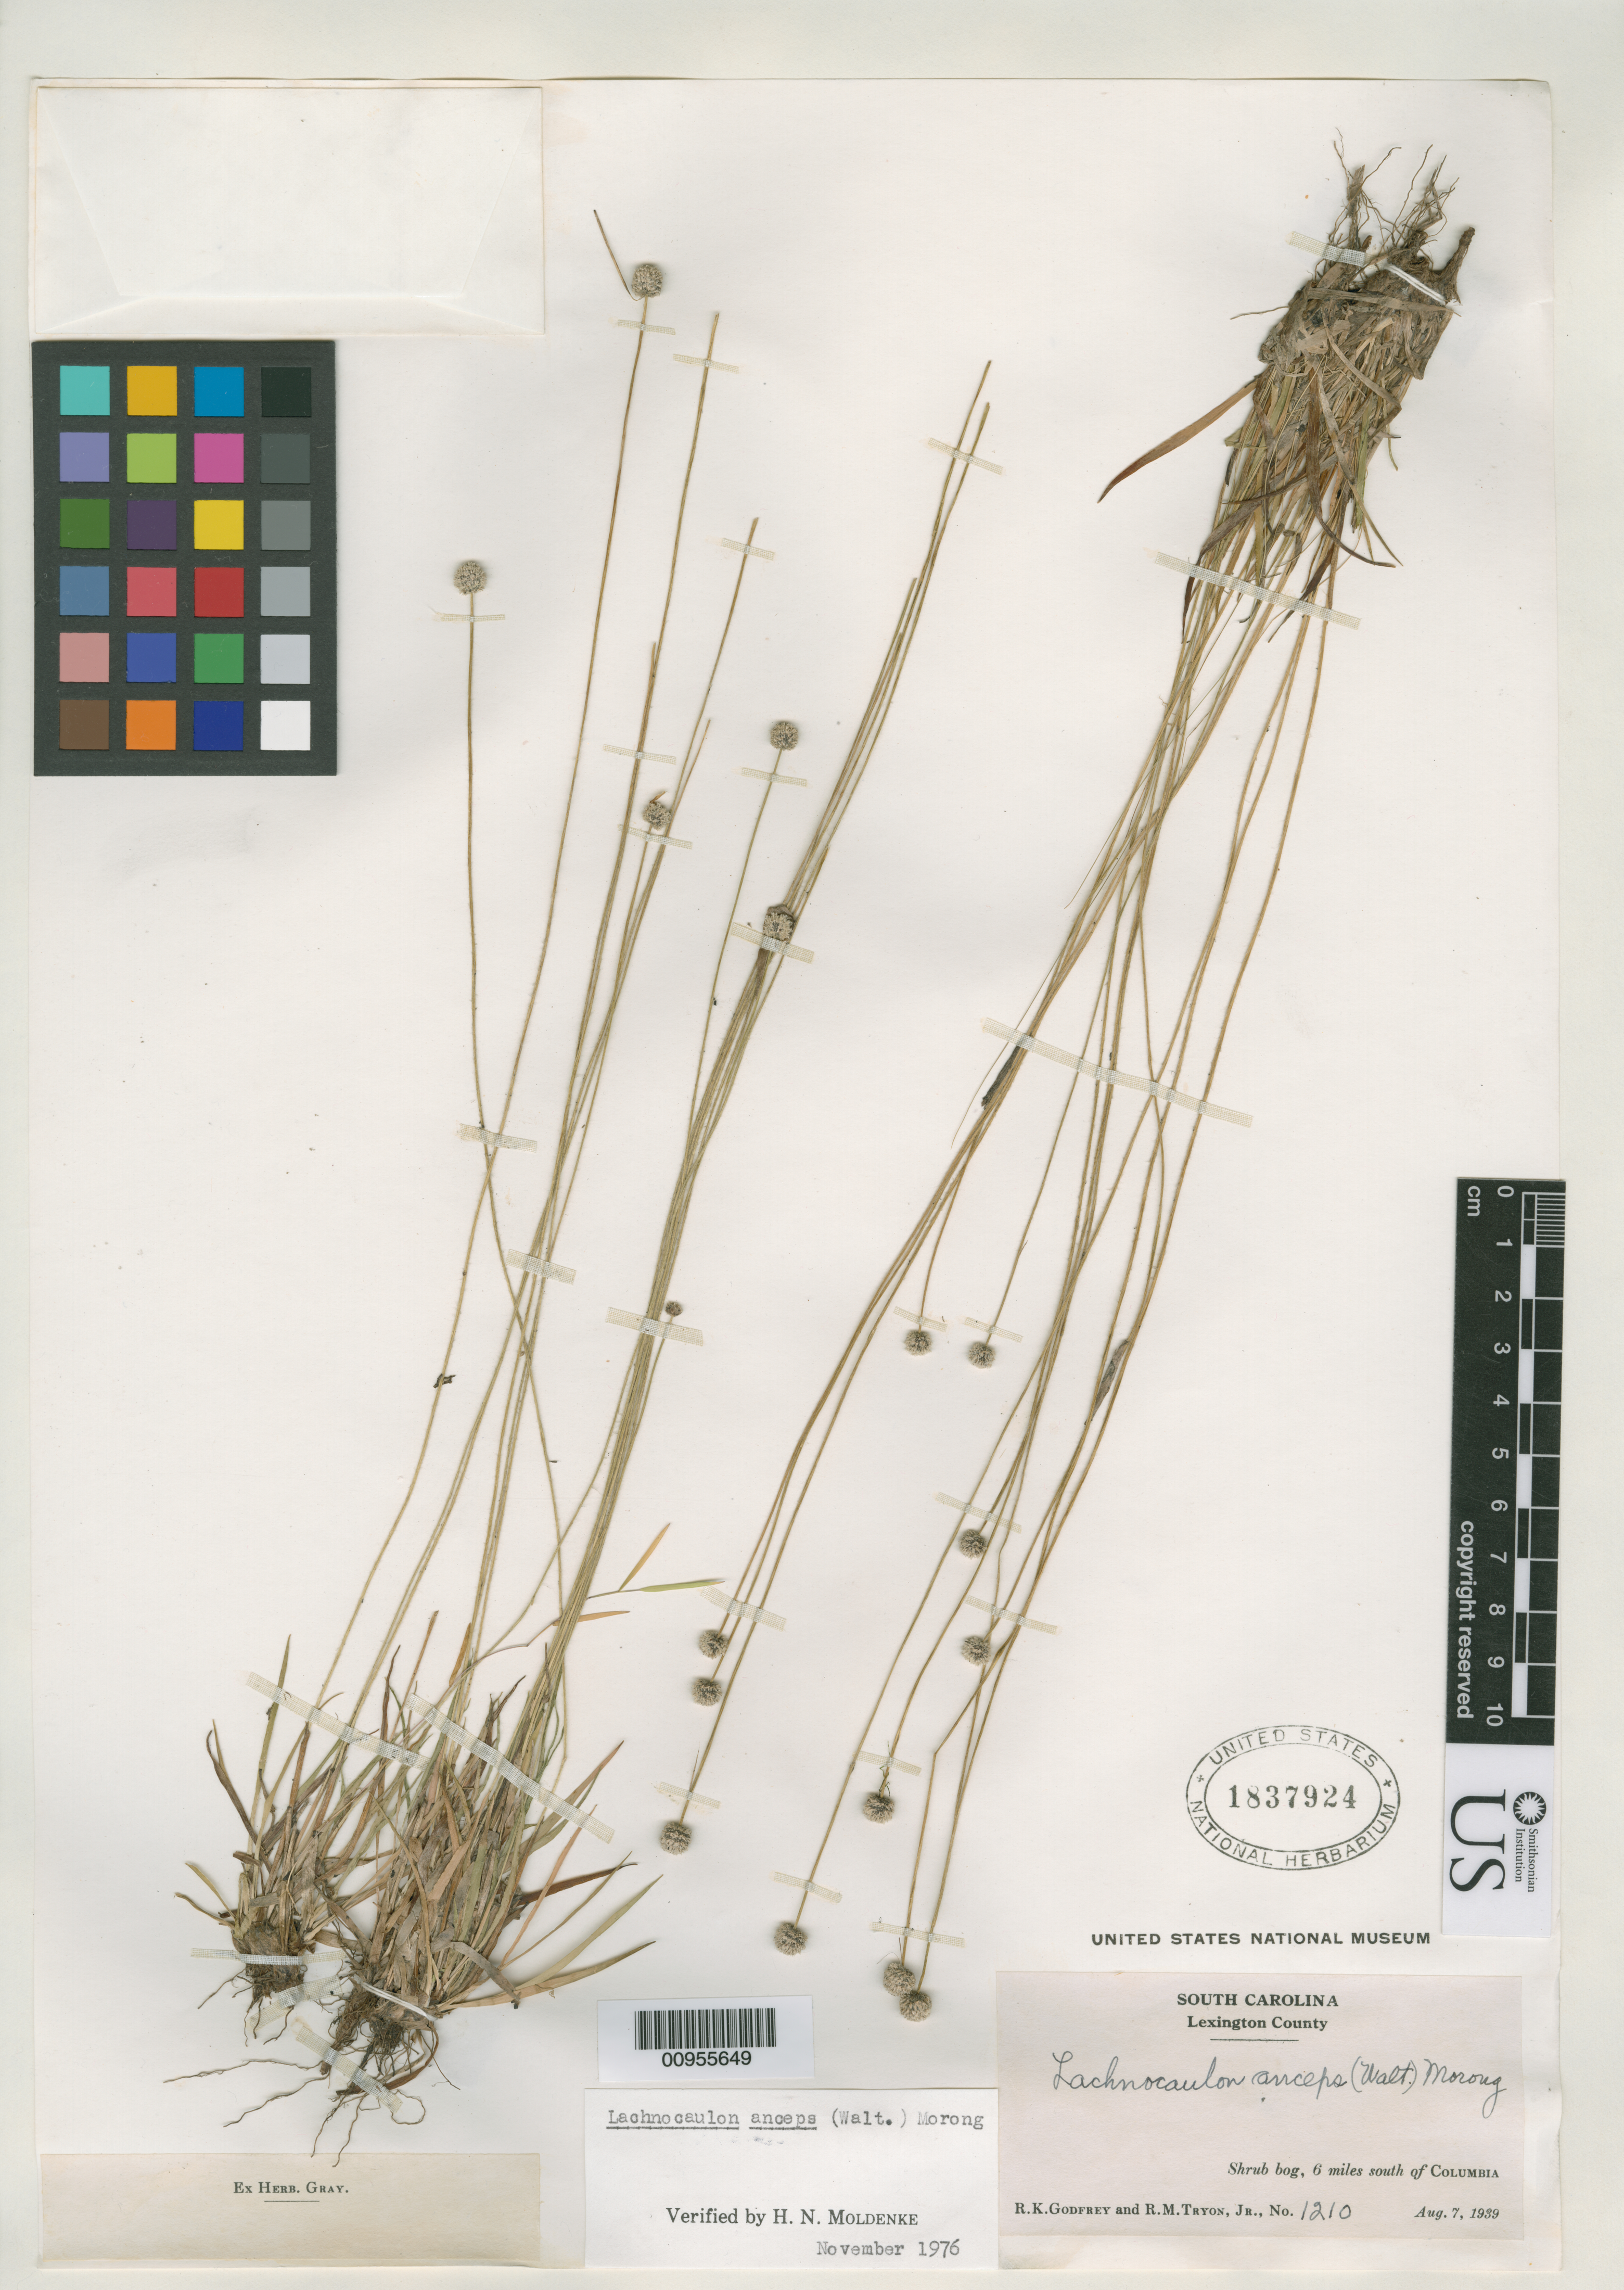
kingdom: Plantae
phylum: Tracheophyta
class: Liliopsida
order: Poales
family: Eriocaulaceae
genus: Eriocaulon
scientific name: Eriocaulon anceps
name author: Walter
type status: Isoneotype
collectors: R. K. Godfrey & R. M. Tryon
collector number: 1210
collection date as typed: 07 Aug 1939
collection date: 1939-08-07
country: United States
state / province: South Carolina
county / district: Lexington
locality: Shrub bog, 6 miles south of Columbia.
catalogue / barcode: US 1837924